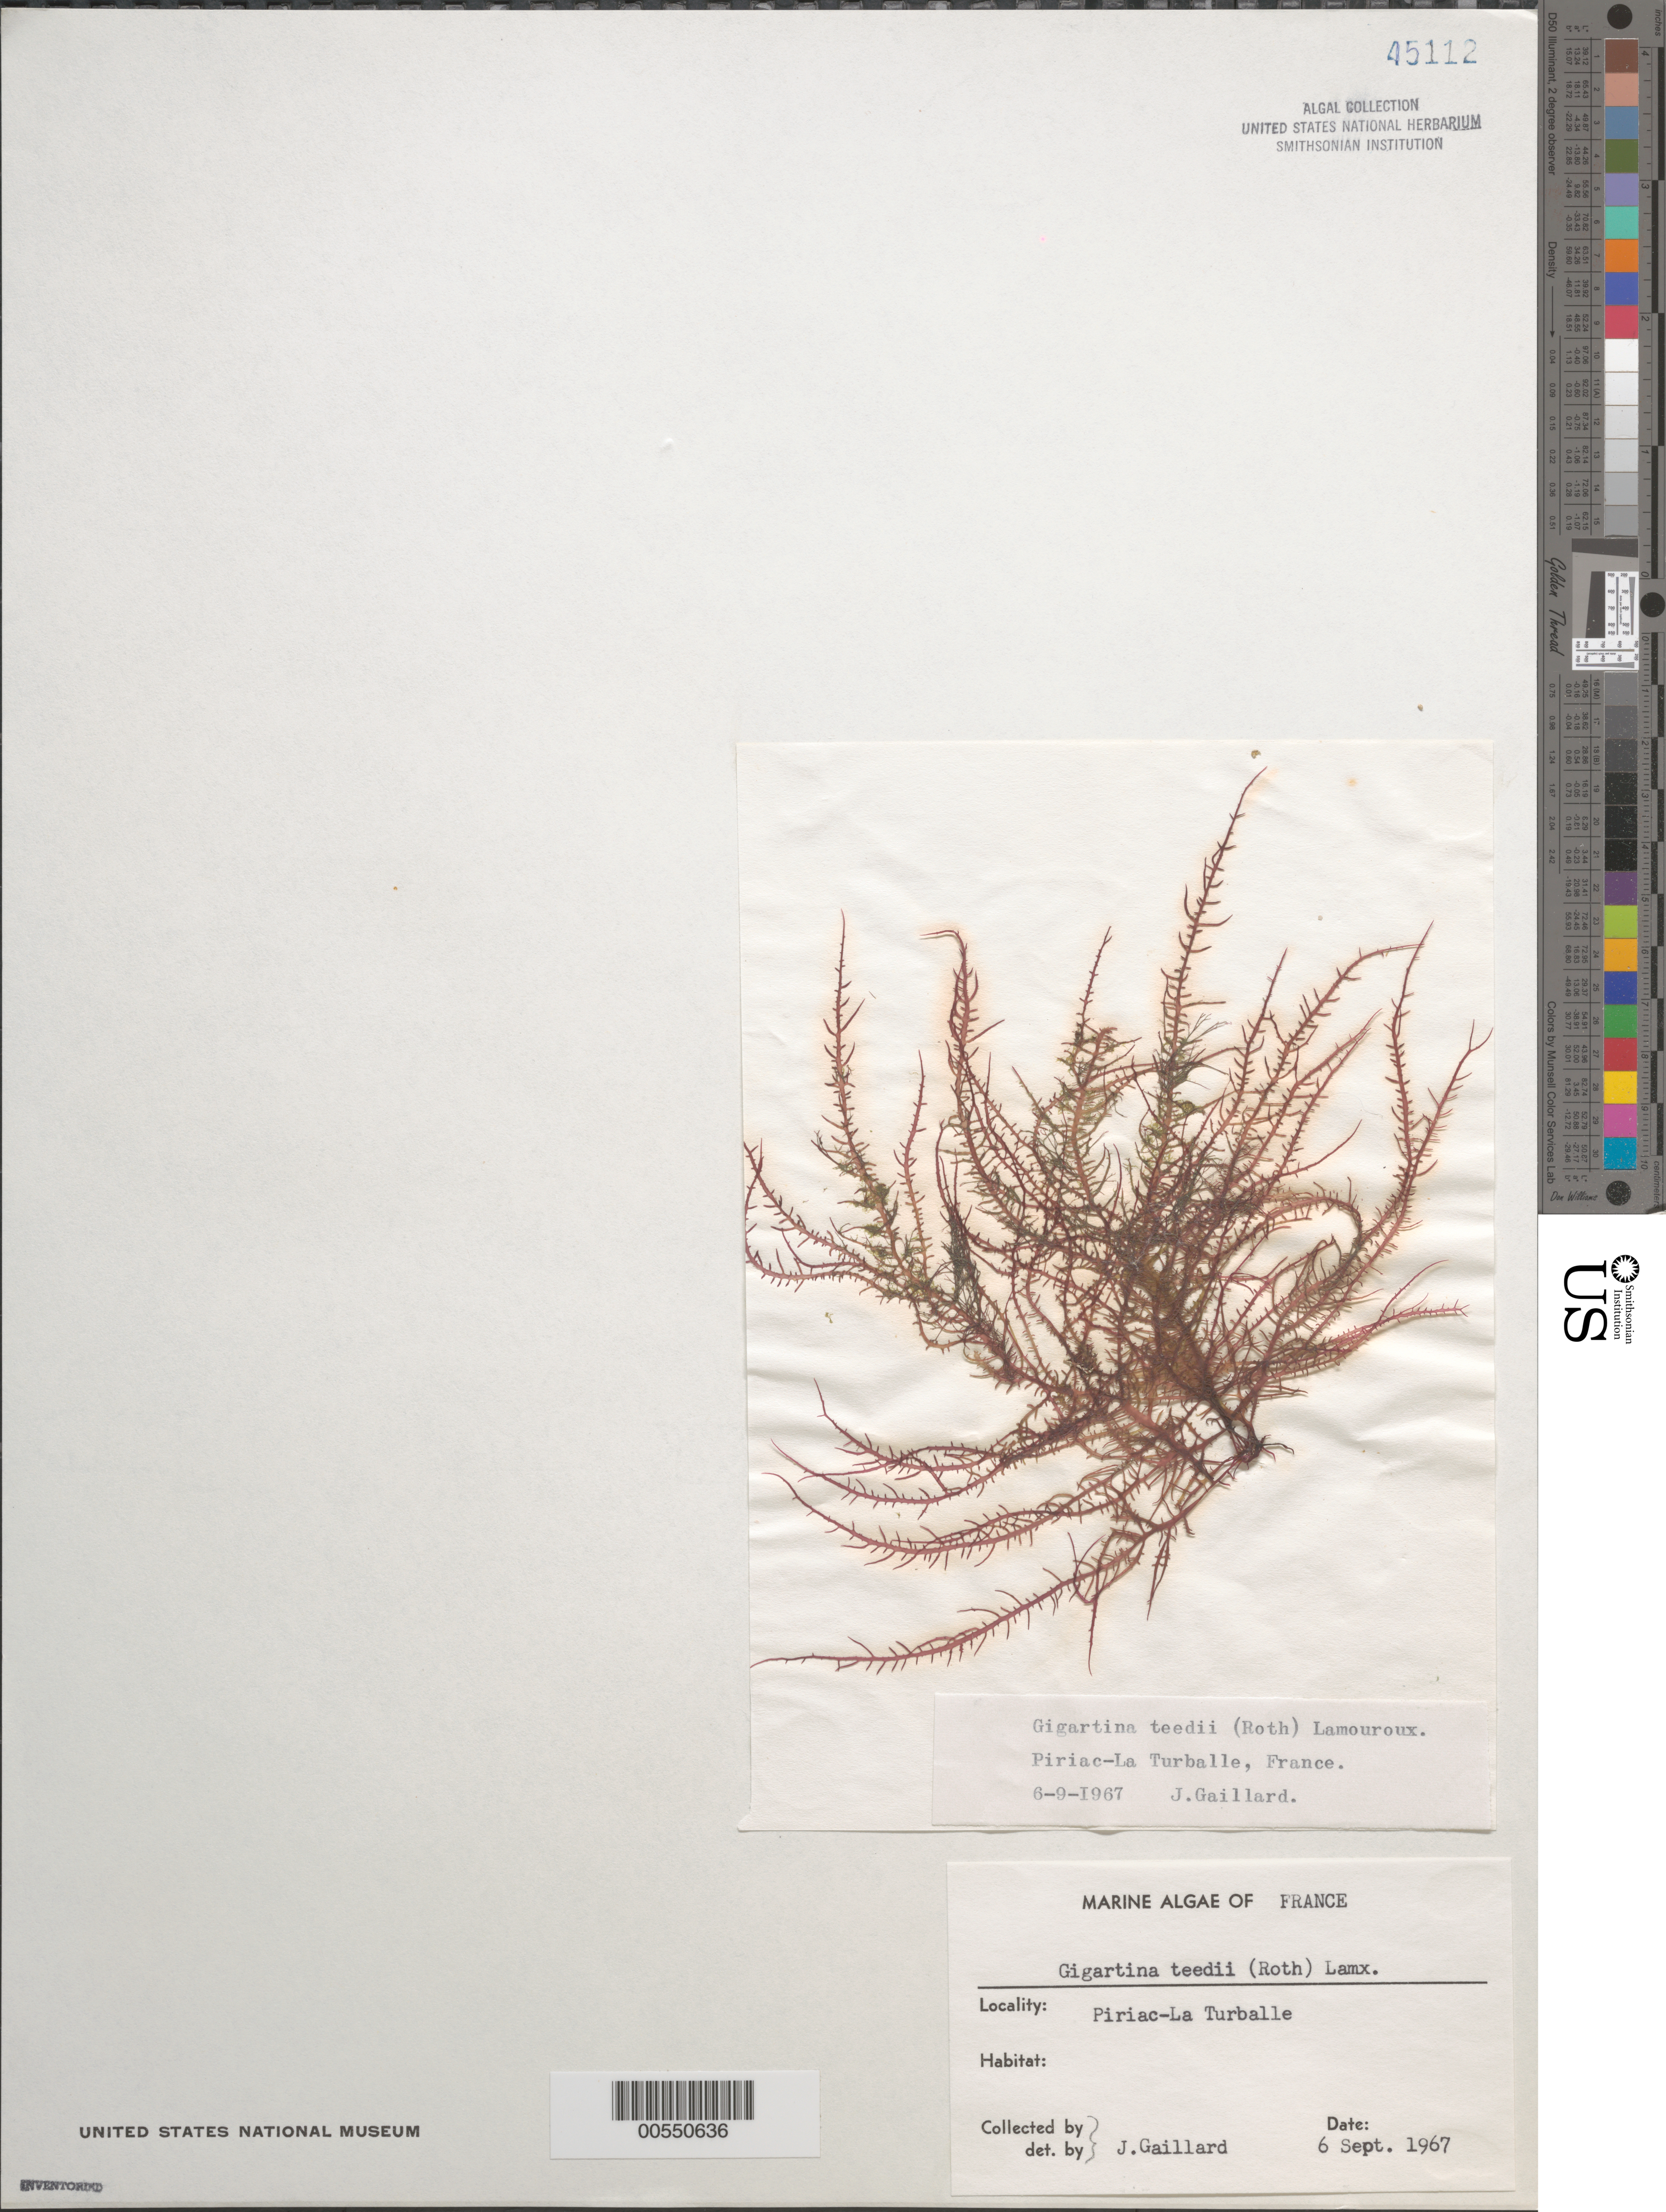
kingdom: Plantae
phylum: Rhodophyta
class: Florideophyceae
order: Gigartinales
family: Gigartinaceae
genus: Chondracanthus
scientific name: Chondracanthus teedei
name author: (Mert. in Roth) Kütz.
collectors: J. Gaillard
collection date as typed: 06 Sep 1967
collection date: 1967-09-06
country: France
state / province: Pays de la Loire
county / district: Loire-Atlantique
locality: Piriac-La Turballe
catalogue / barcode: US 45112